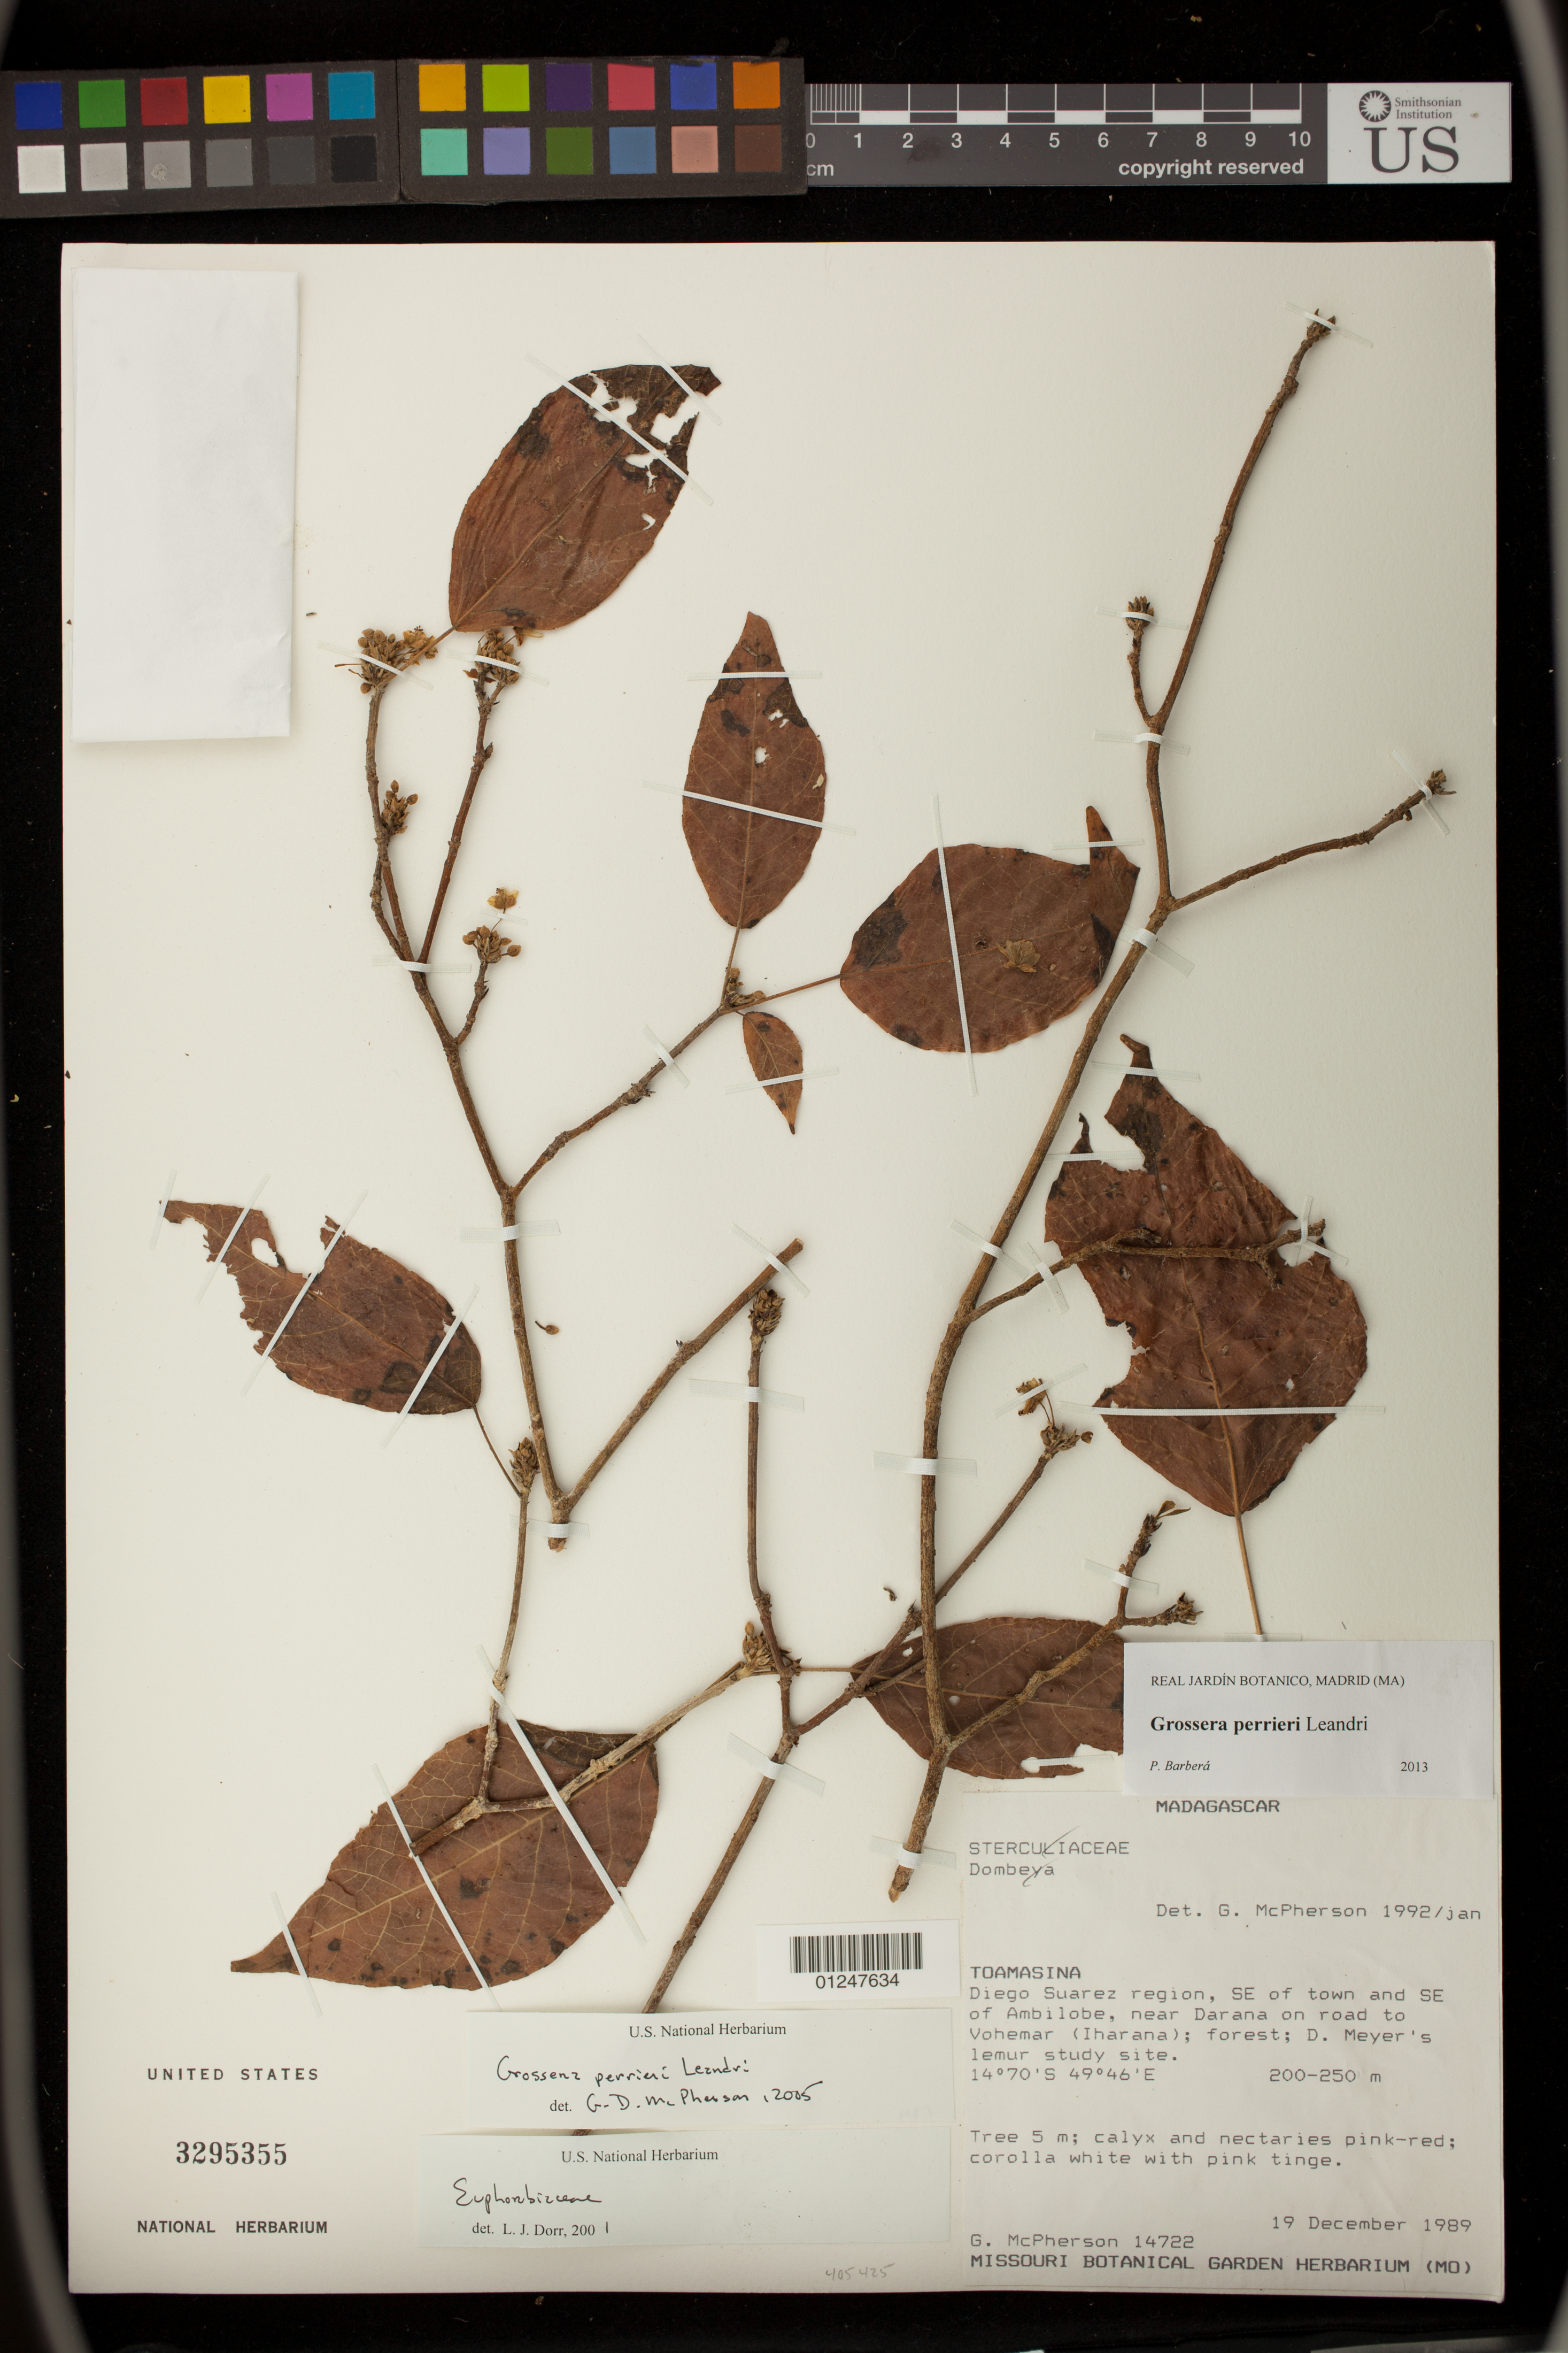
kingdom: Plantae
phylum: Tracheophyta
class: Magnoliopsida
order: Malpighiales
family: Euphorbiaceae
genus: Grossera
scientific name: Grossera perrieri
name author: Leandri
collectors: G. D. McPherson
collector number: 14722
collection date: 1989-12-19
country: Madagascar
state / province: Atsinanana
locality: Toamasina, Diego Suarez region, SE of town and SE of Ambilobe, near Darana on road to Vohemar (Iharana)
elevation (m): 200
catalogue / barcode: US 3295355